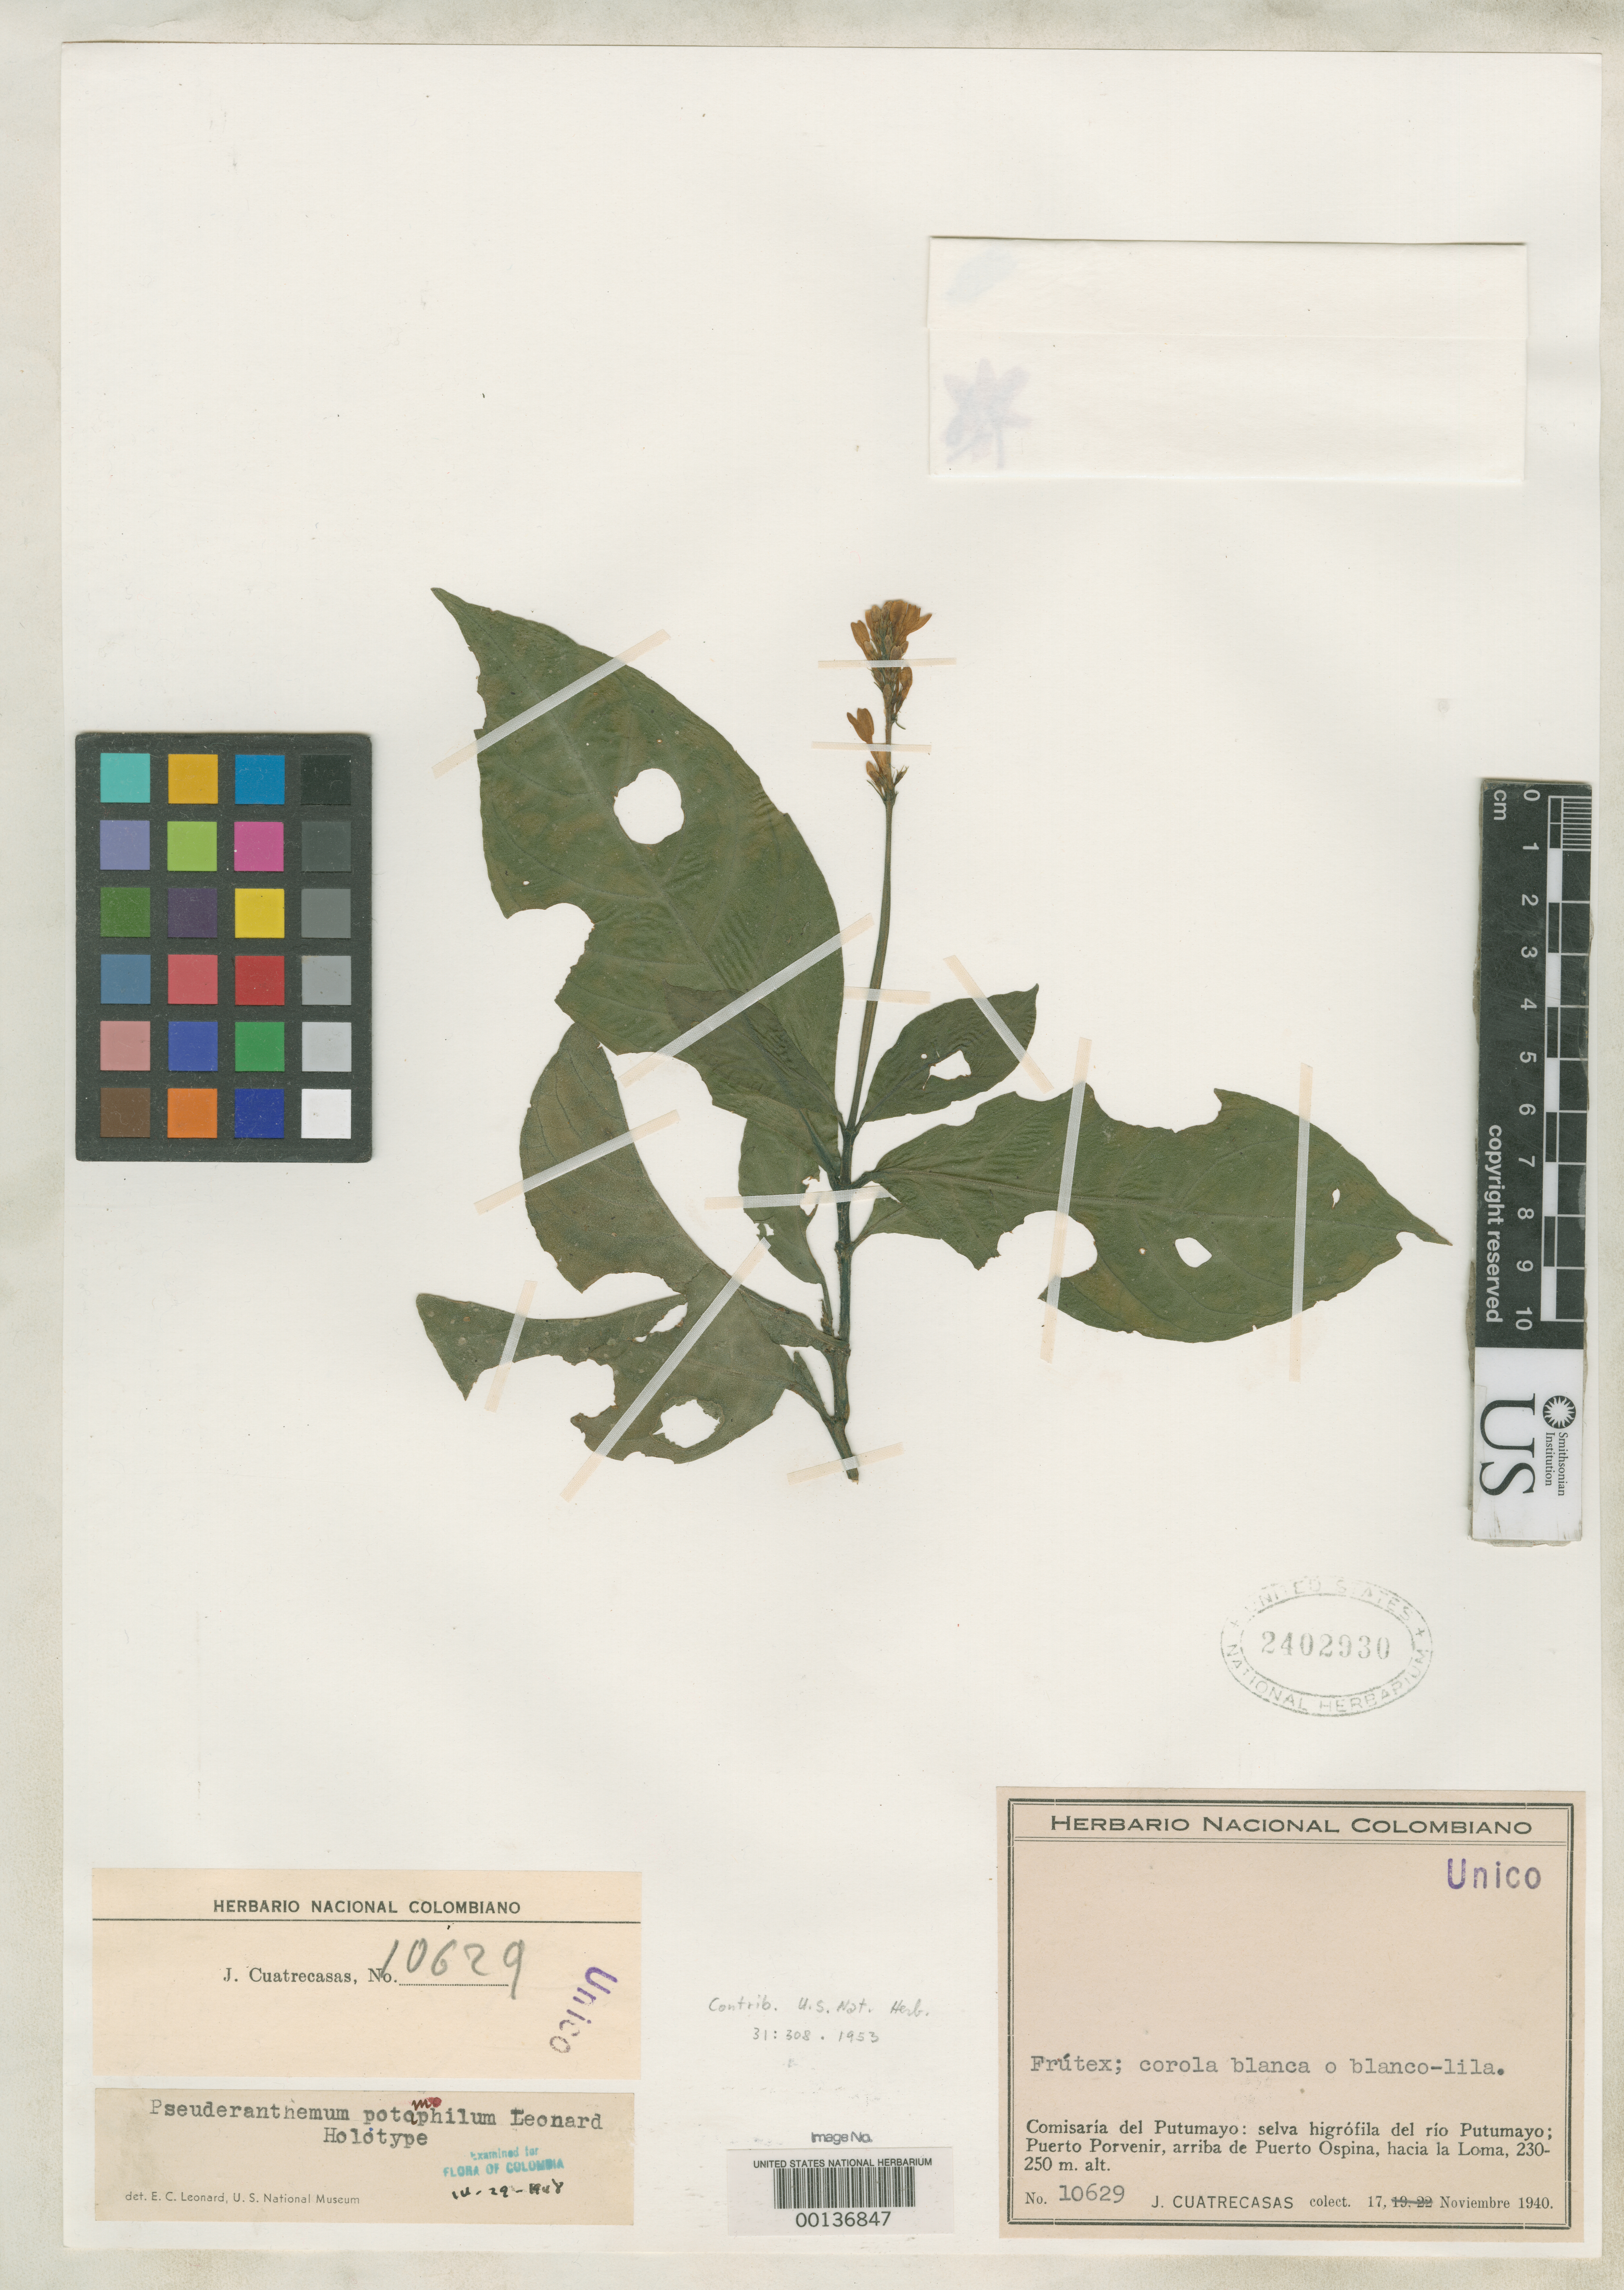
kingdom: Plantae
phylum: Tracheophyta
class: Magnoliopsida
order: Lamiales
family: Acanthaceae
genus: Pseuderanthemum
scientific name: Pseuderanthemum potamophilum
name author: Leonard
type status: Holotype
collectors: J. Cuatrecasas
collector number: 10629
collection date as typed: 17 Nov 1940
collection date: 1940-11-17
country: Colombia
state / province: Putumayo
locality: Puerto Porvenir.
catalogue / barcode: US 2402930